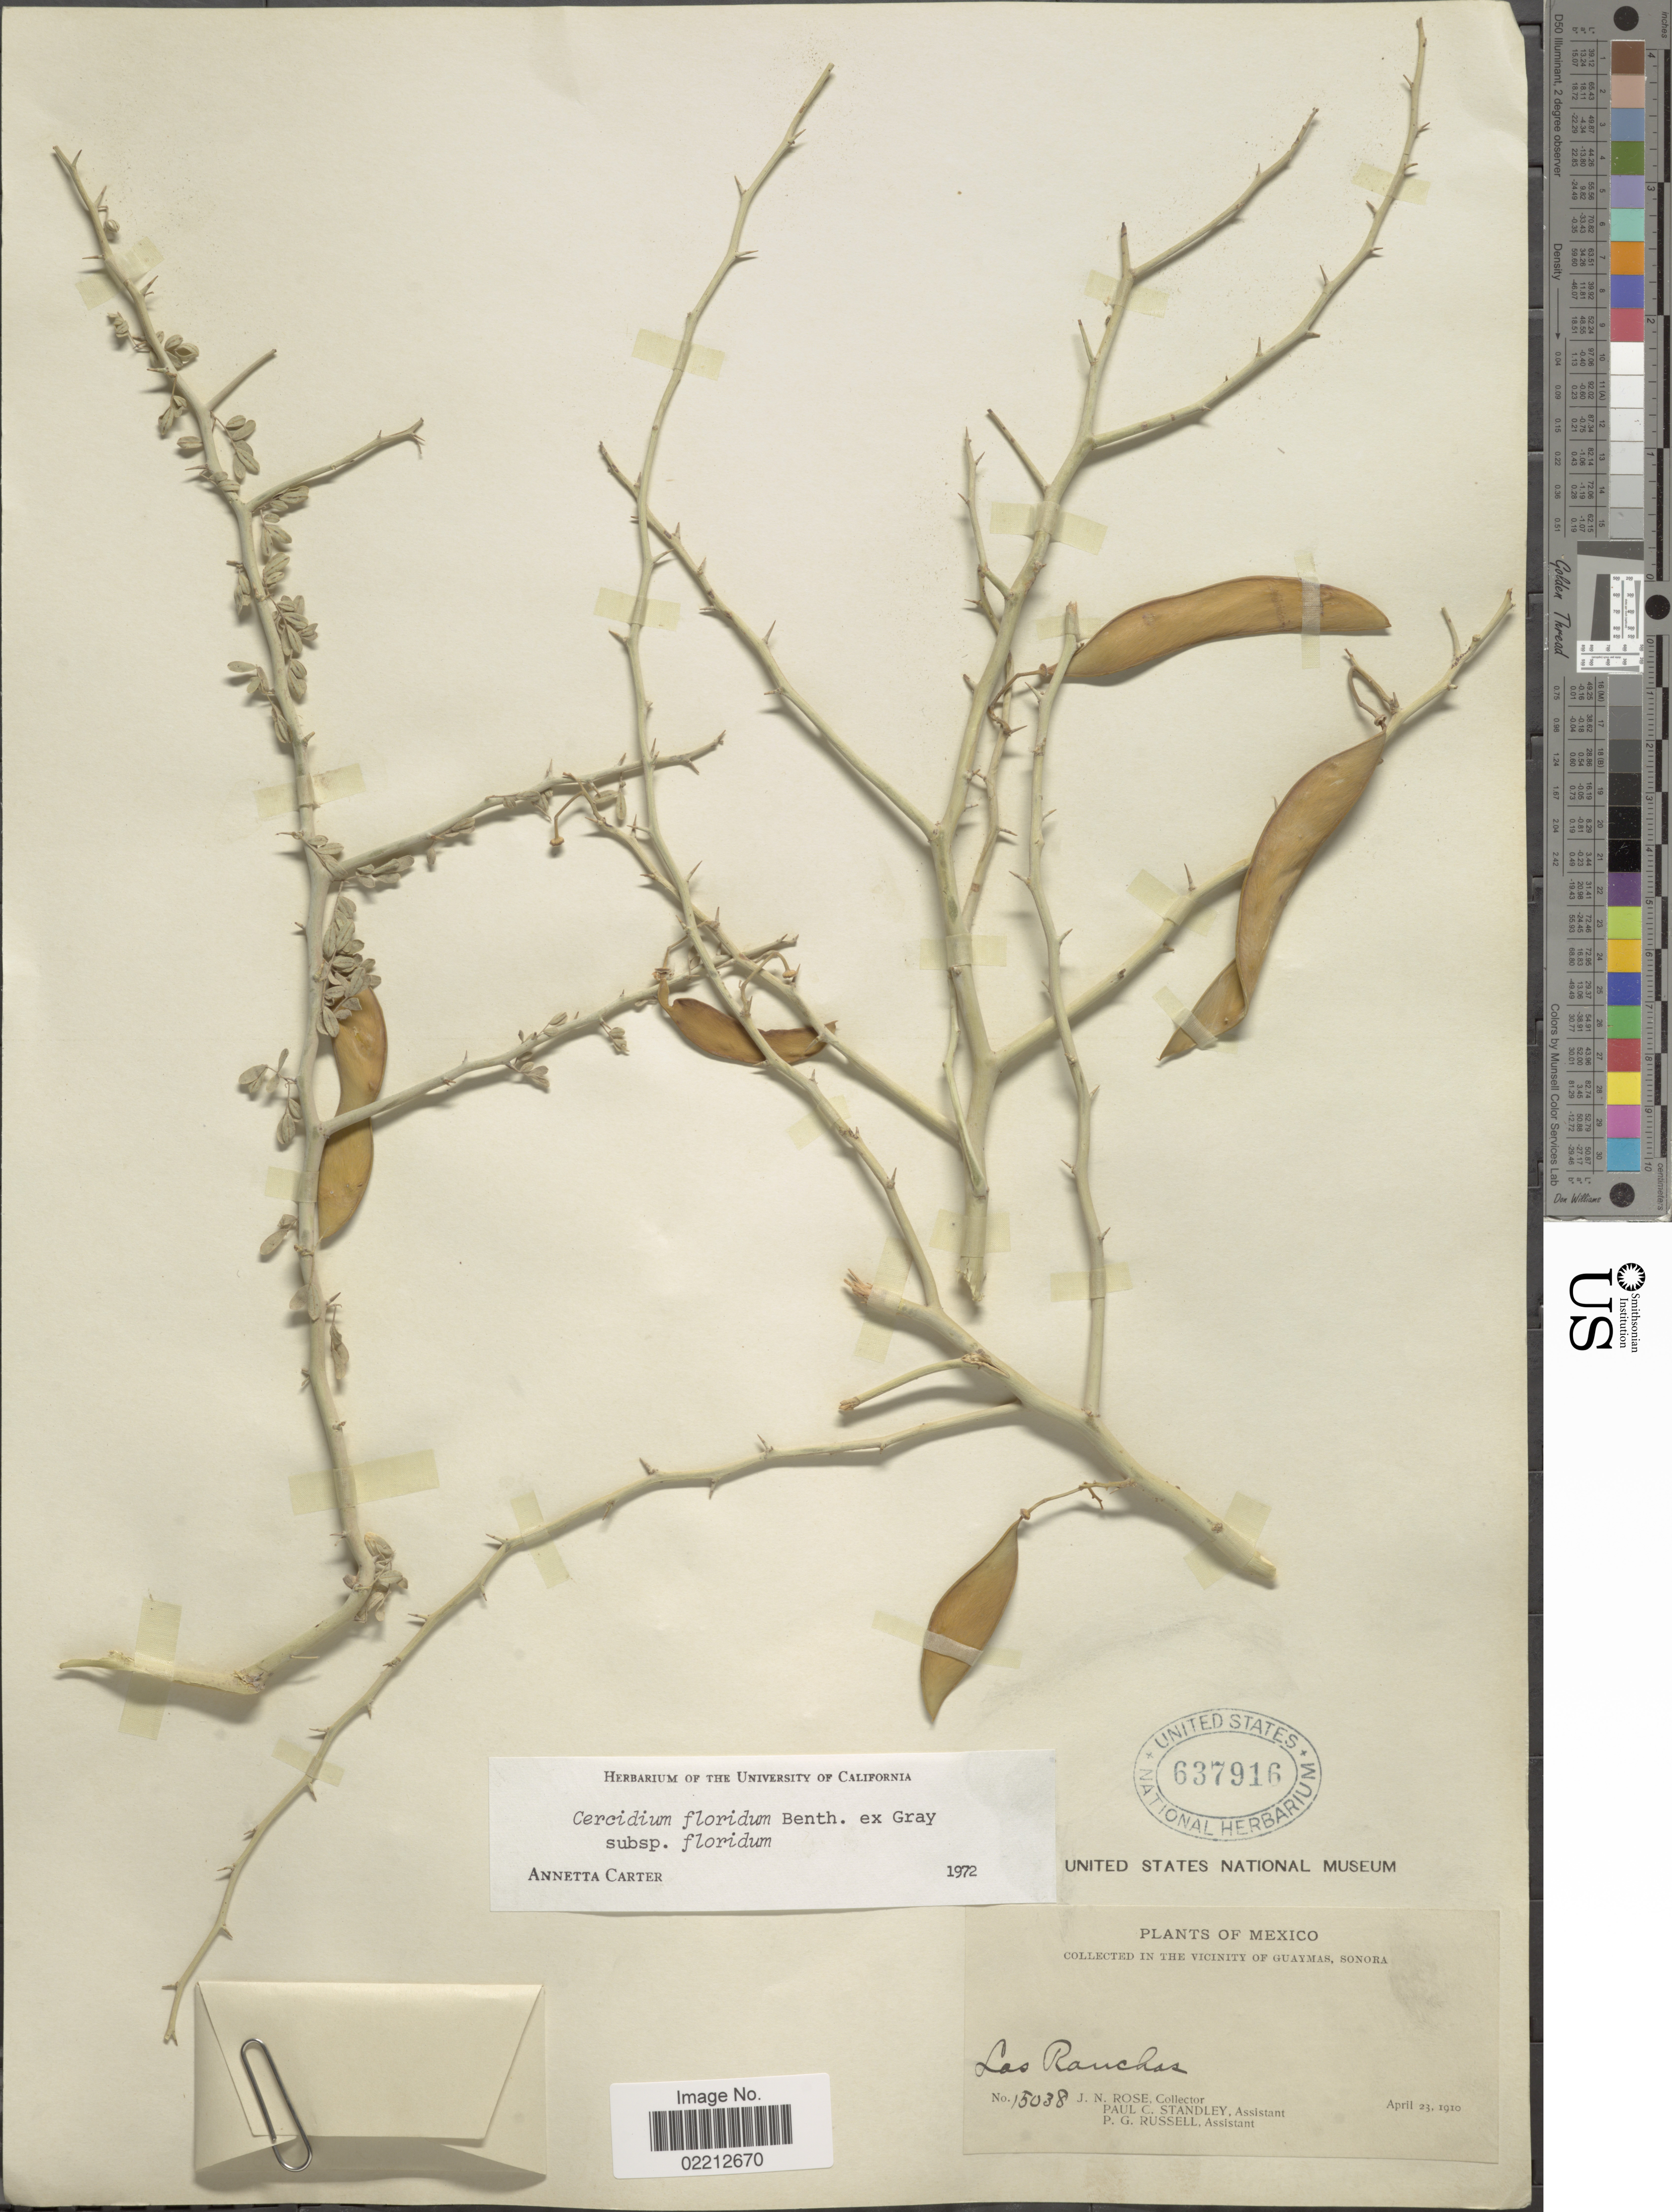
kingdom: Plantae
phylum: Tracheophyta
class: Magnoliopsida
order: Fabales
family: Fabaceae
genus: Parkinsonia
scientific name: Parkinsonia florida subsp. florida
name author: (Benth. ex A. Gray) S. Watson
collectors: J. N. Rose, P. C. Standley & P. G. Russell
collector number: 15038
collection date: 1910-04-23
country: Mexico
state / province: Sonora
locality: In the vicinity of Guaymas, Las Ranchas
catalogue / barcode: US 637916